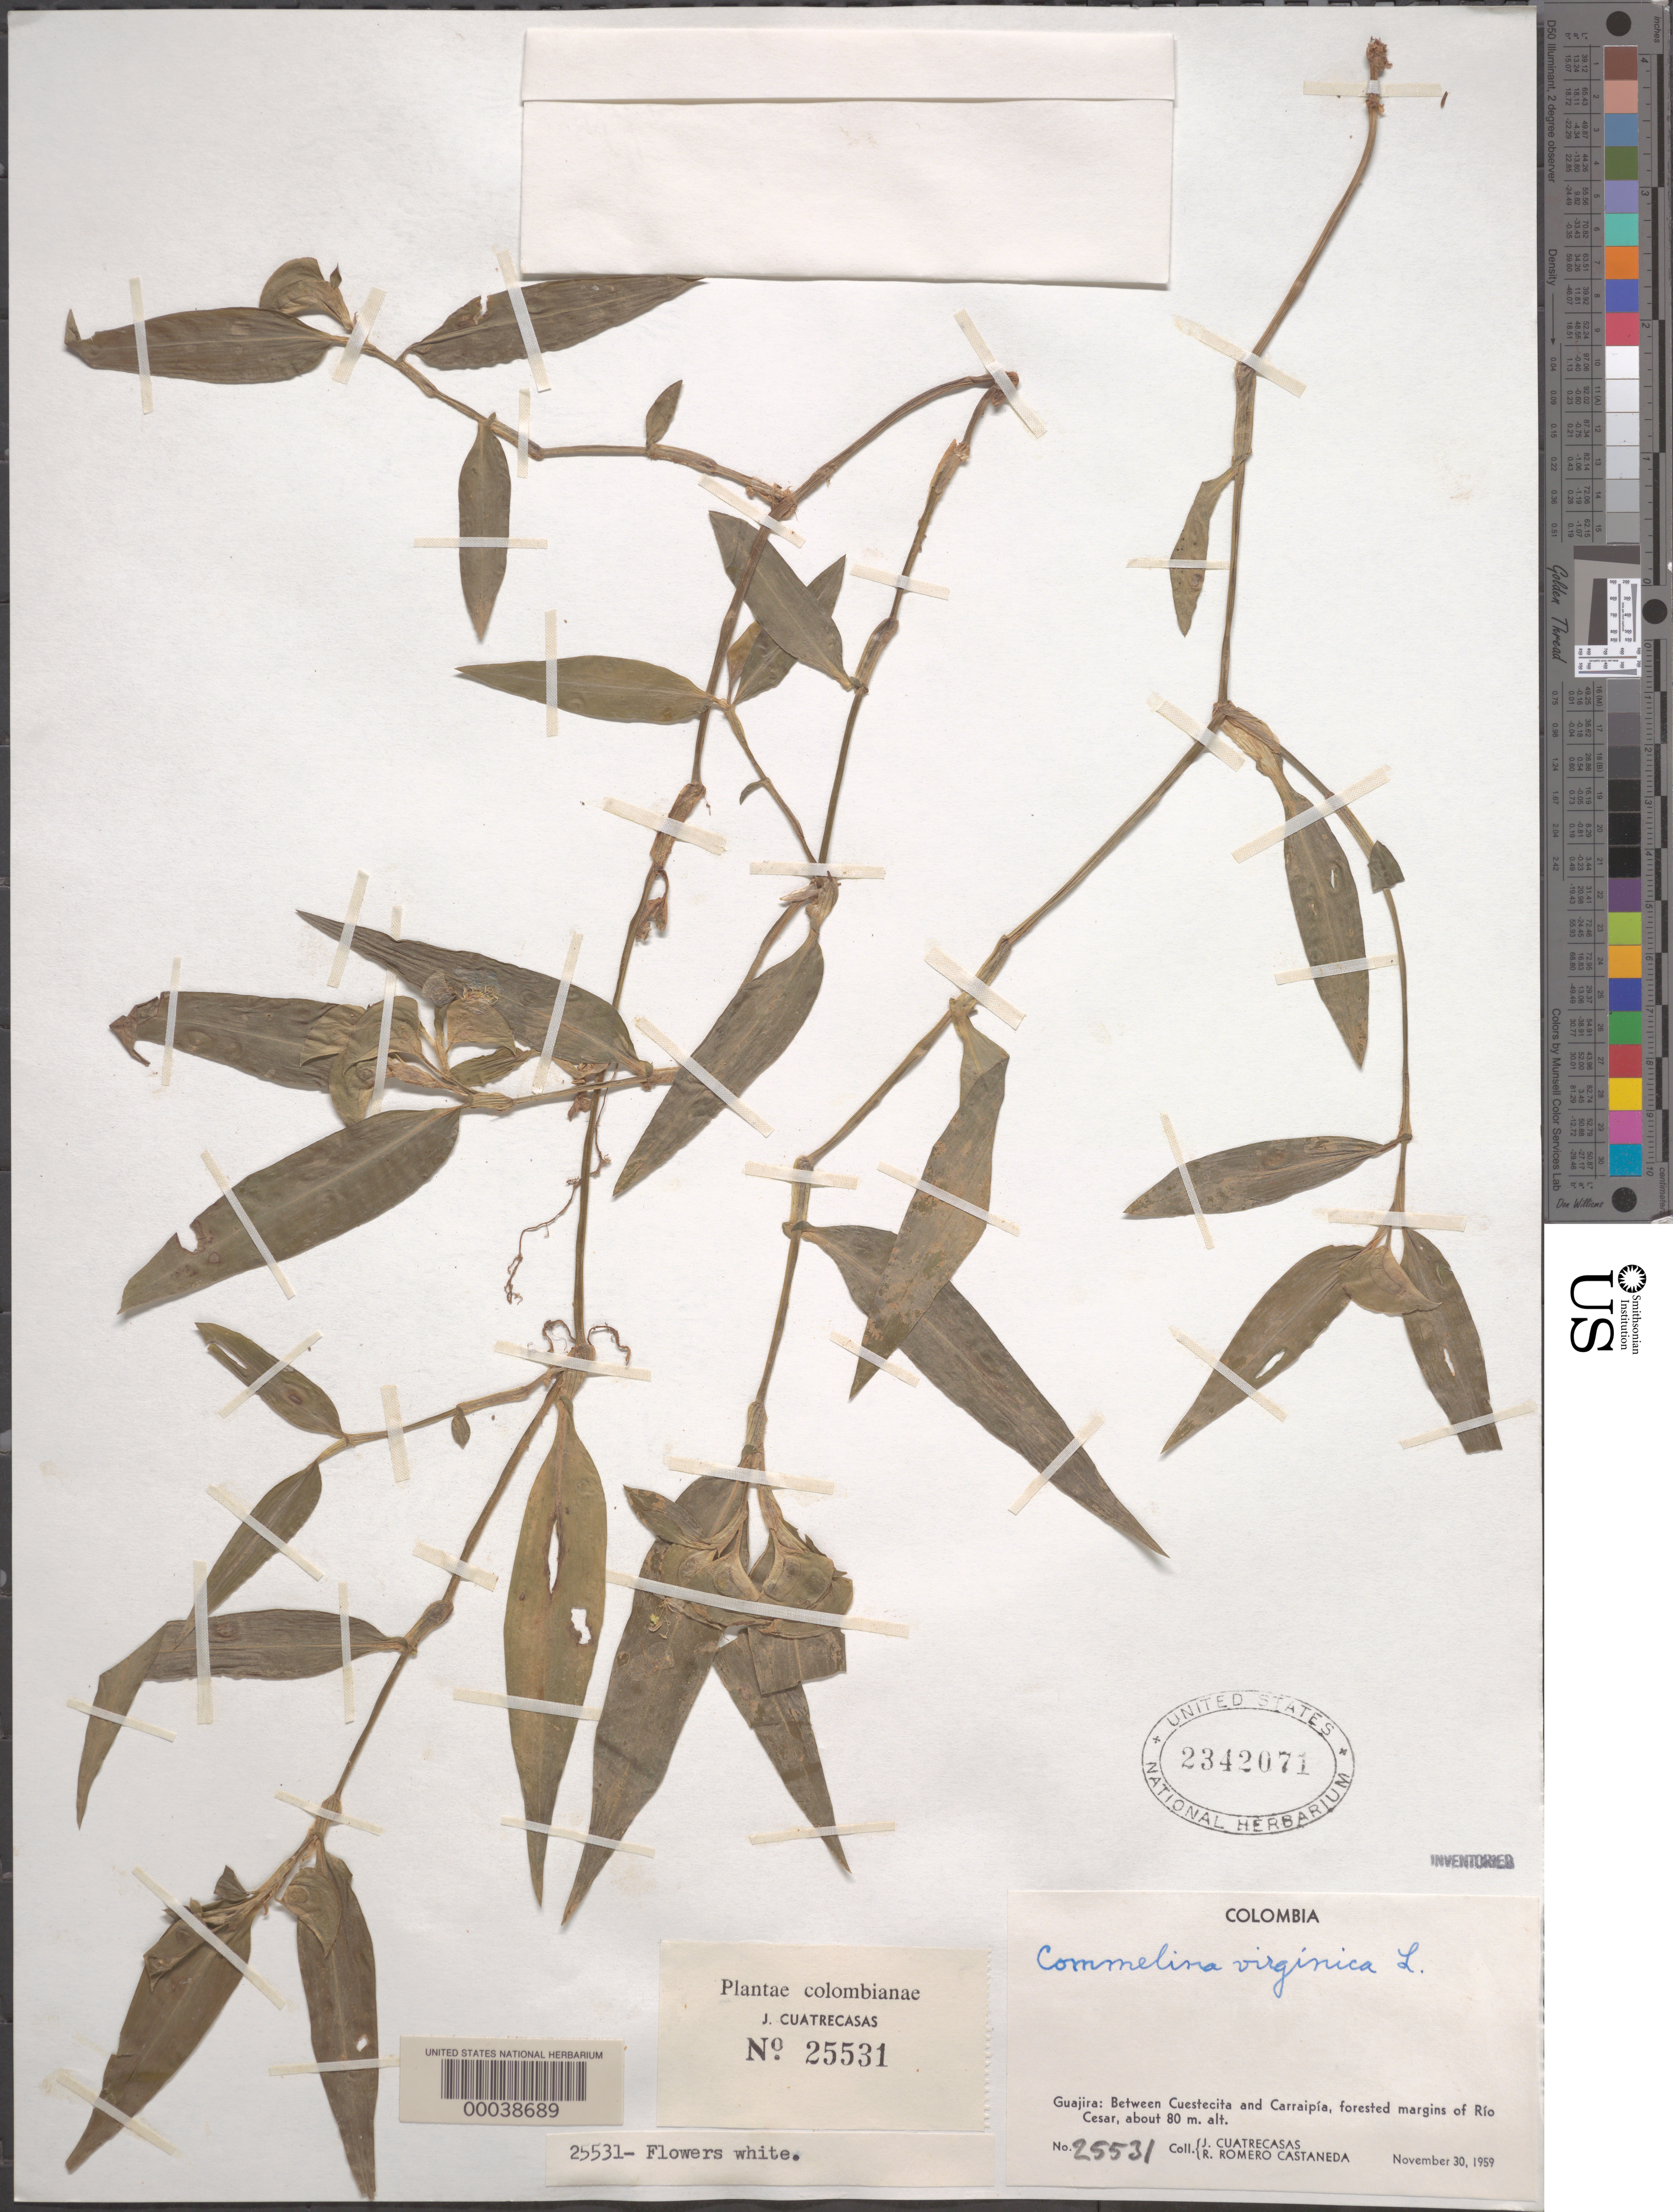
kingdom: Plantae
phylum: Tracheophyta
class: Liliopsida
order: Commelinales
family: Commelinaceae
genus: Commelina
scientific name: Commelina erecta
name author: L.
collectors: J. Cuatrecasas & R. Romero Castañeda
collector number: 25531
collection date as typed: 30 Nov 1959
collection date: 1959-11-30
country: Colombia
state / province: La Guajira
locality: Between Cuestcita and Carraipia, margins of Rio Cesar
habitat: Forested margins of river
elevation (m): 80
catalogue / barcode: US 2342071